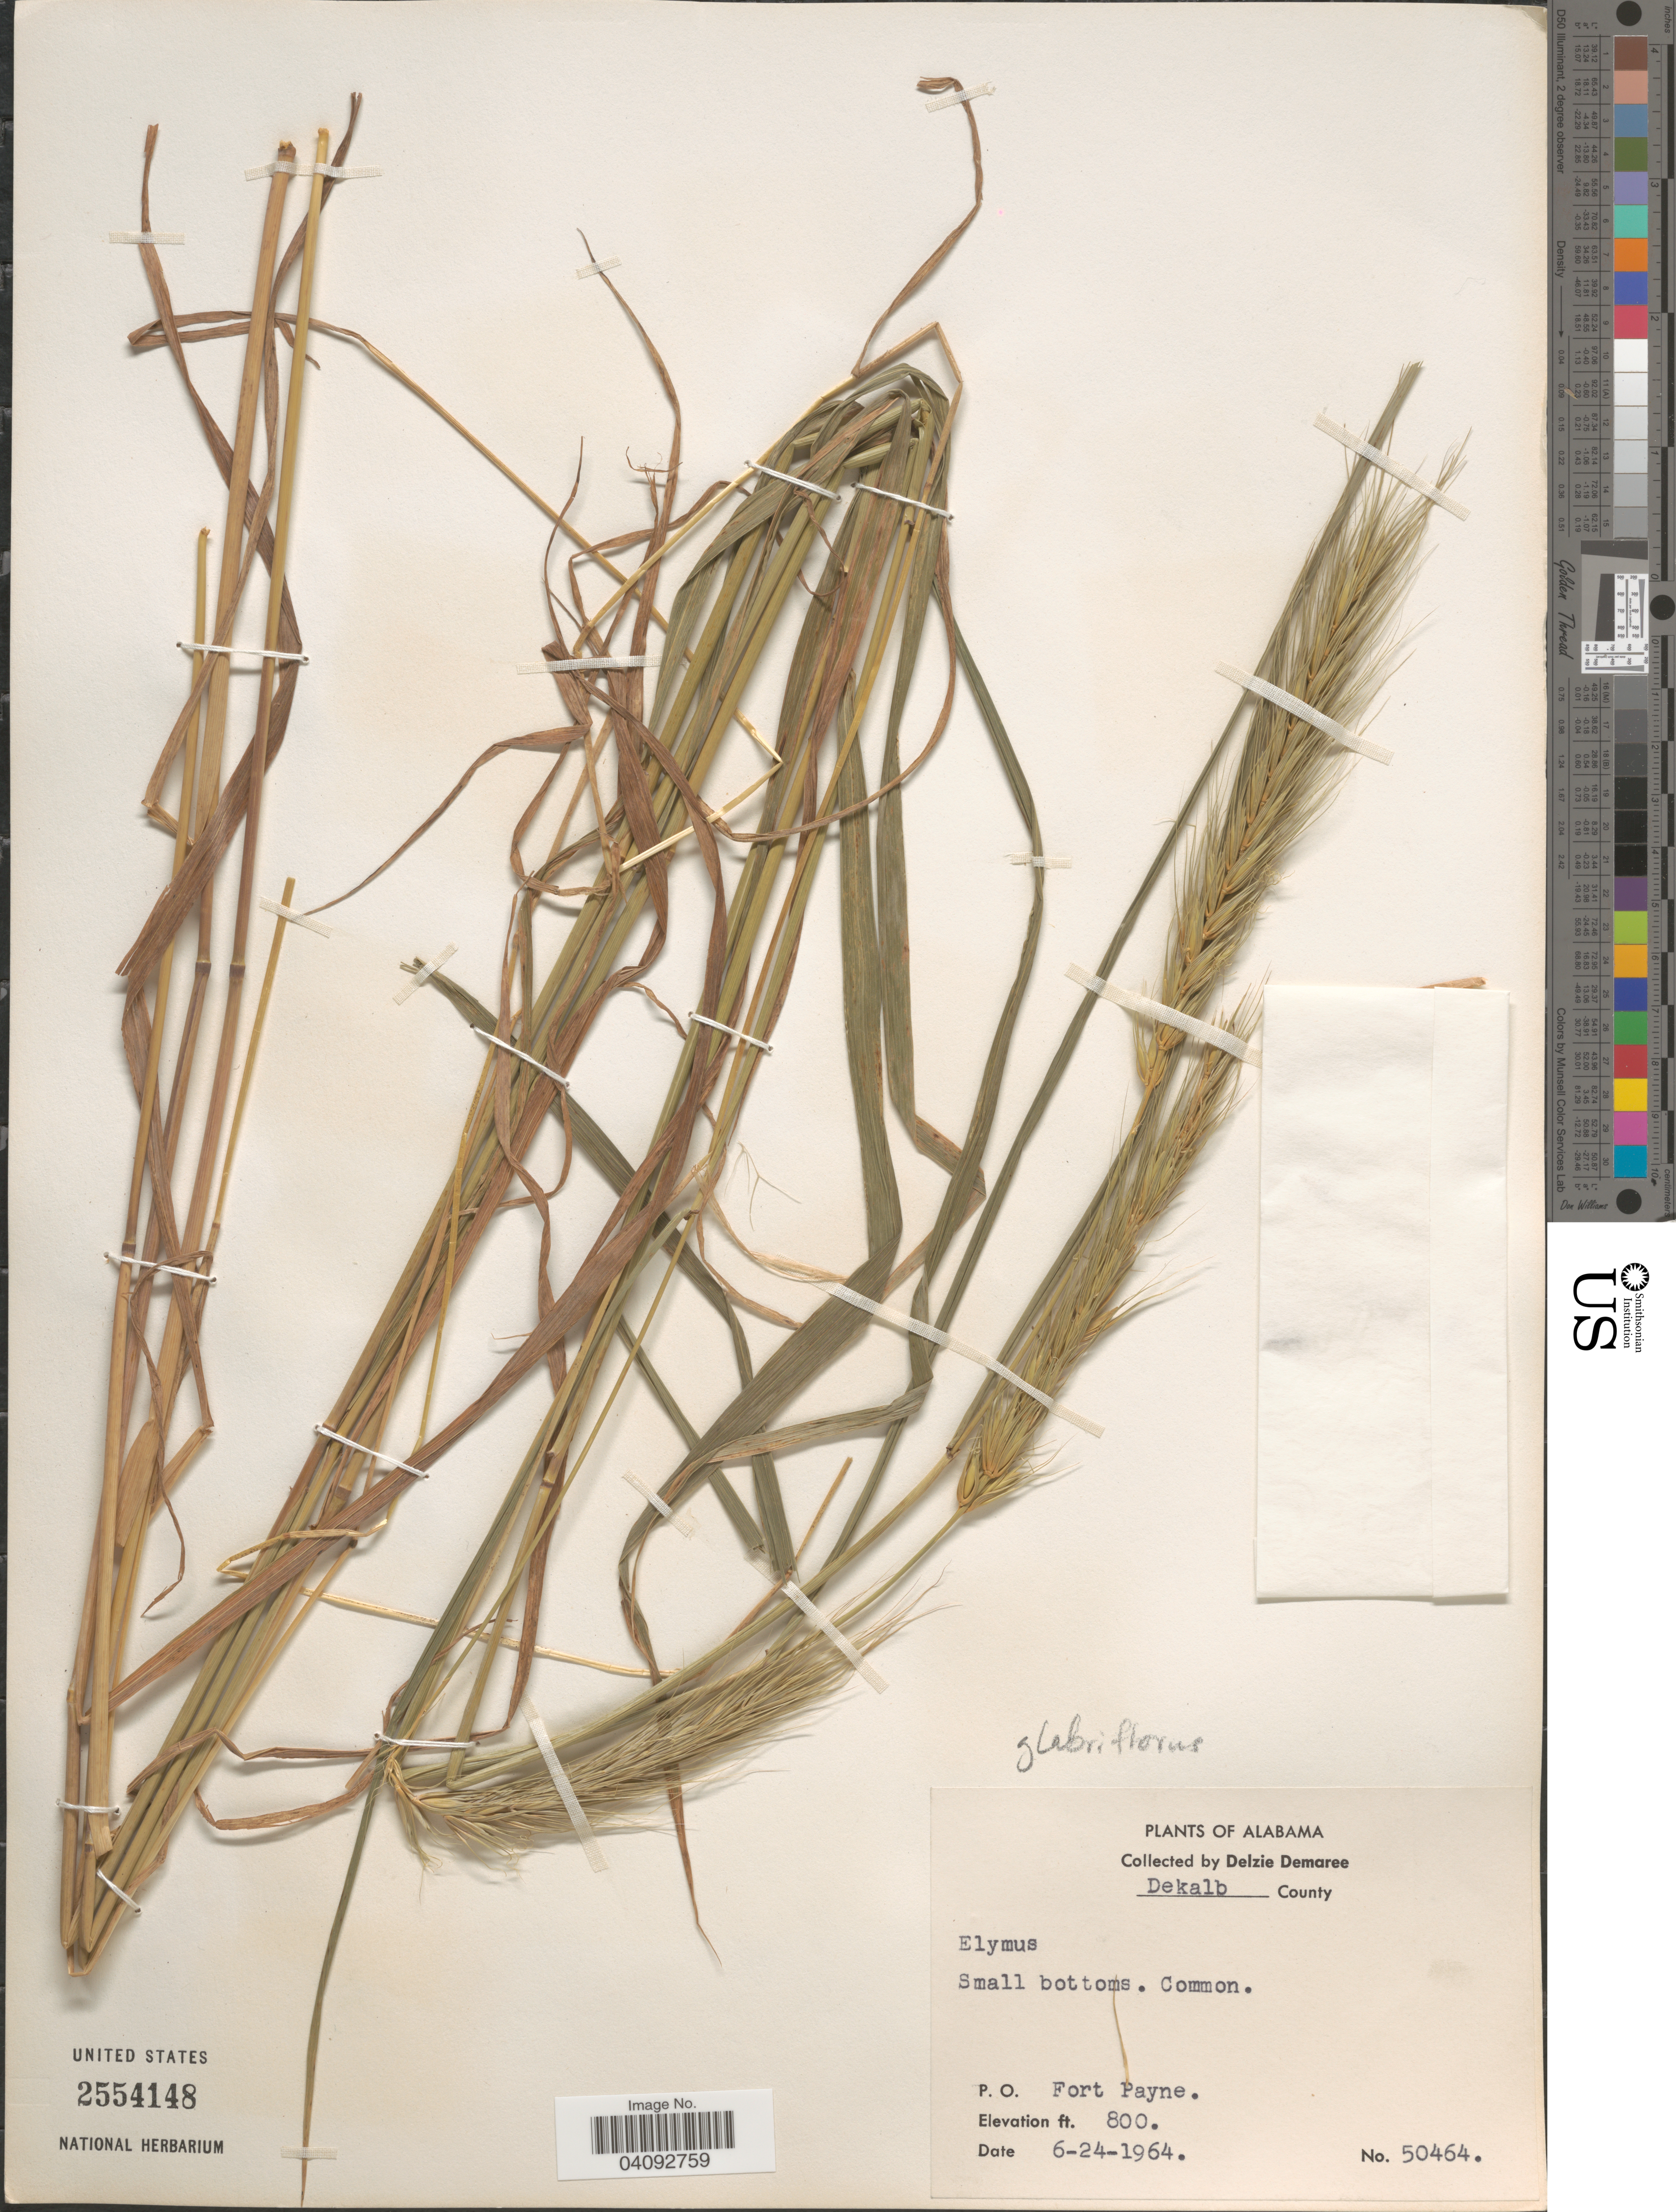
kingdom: Plantae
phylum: Tracheophyta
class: Liliopsida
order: Poales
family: Poaceae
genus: Elymus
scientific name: Elymus glabriflorus var. glabriflorus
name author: (Vasey ex L.H. Dewey) Scribn. & C.R. Ball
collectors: D. Demaree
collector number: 50464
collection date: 1964-06-24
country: United States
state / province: Alabama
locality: Dekalb County. P.O. Fort Payne.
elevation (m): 244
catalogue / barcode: US 2554148